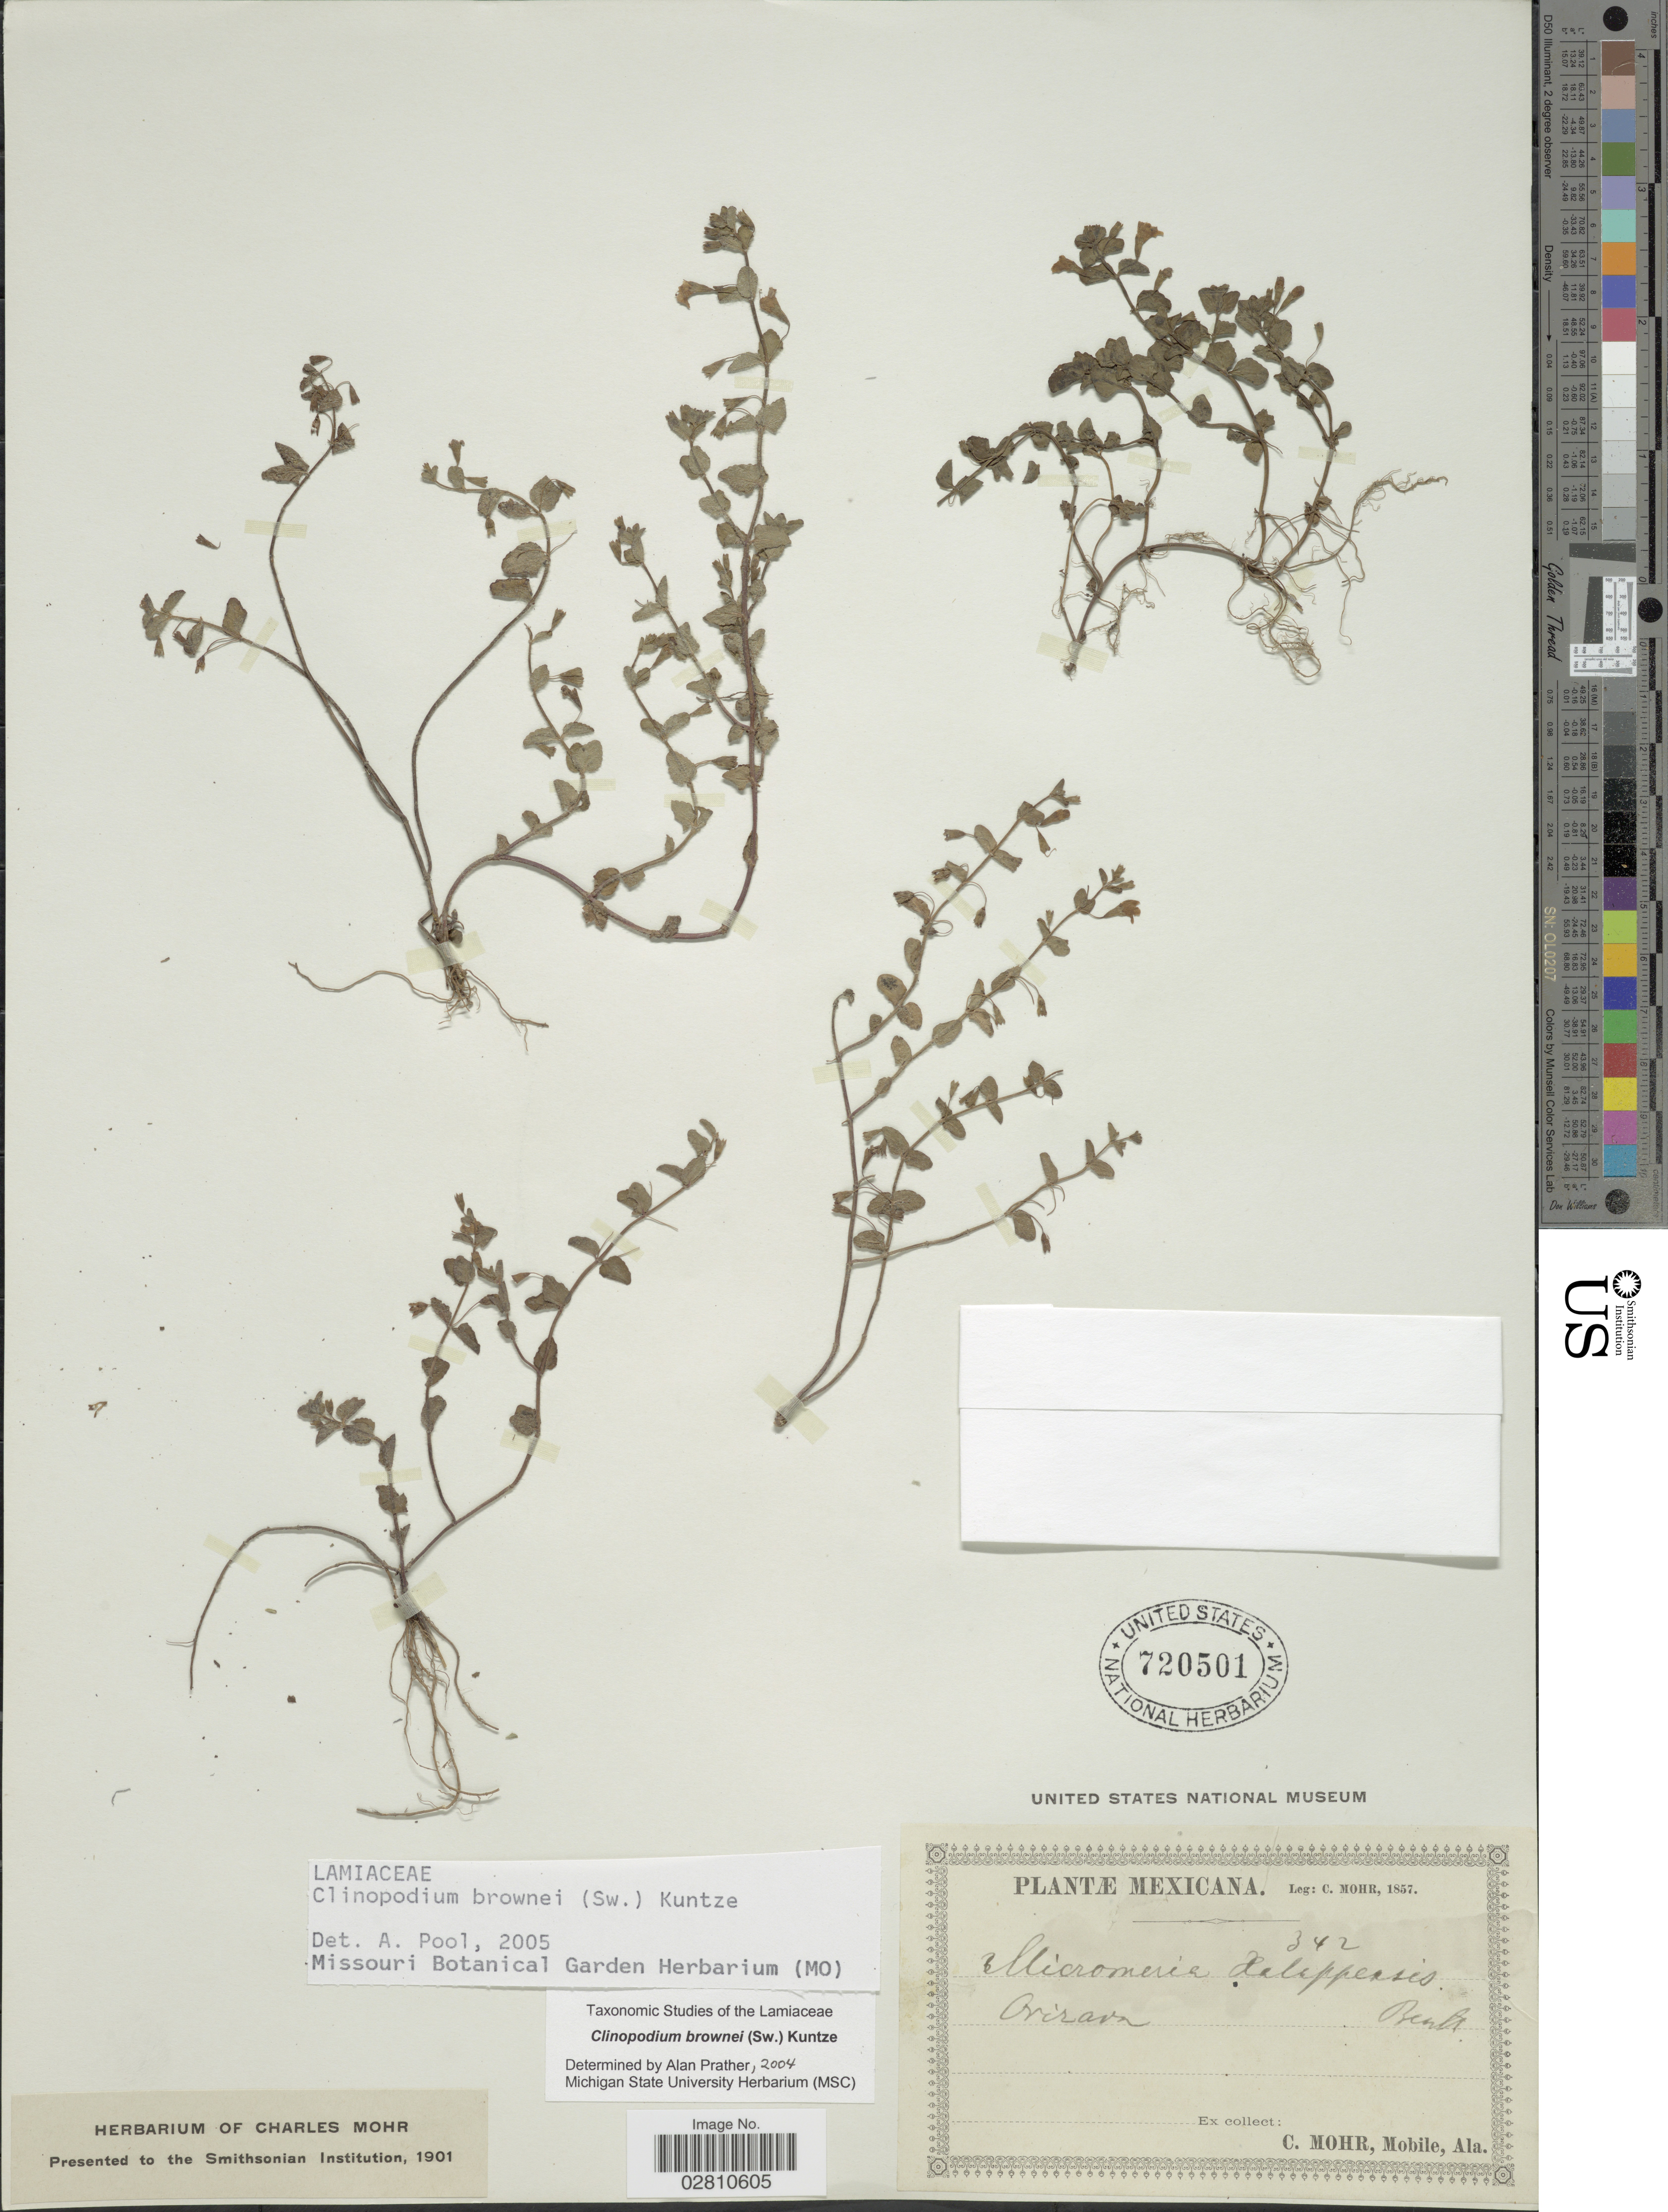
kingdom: Plantae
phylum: Tracheophyta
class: Magnoliopsida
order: Lamiales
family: Lamiaceae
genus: Clinopodium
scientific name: Clinopodium brownei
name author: (Sw.) Kuntze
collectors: Mohr, C. T. (herbarium)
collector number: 342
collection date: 1857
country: Mexico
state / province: Veracruz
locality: Orizava.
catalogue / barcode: US 720501